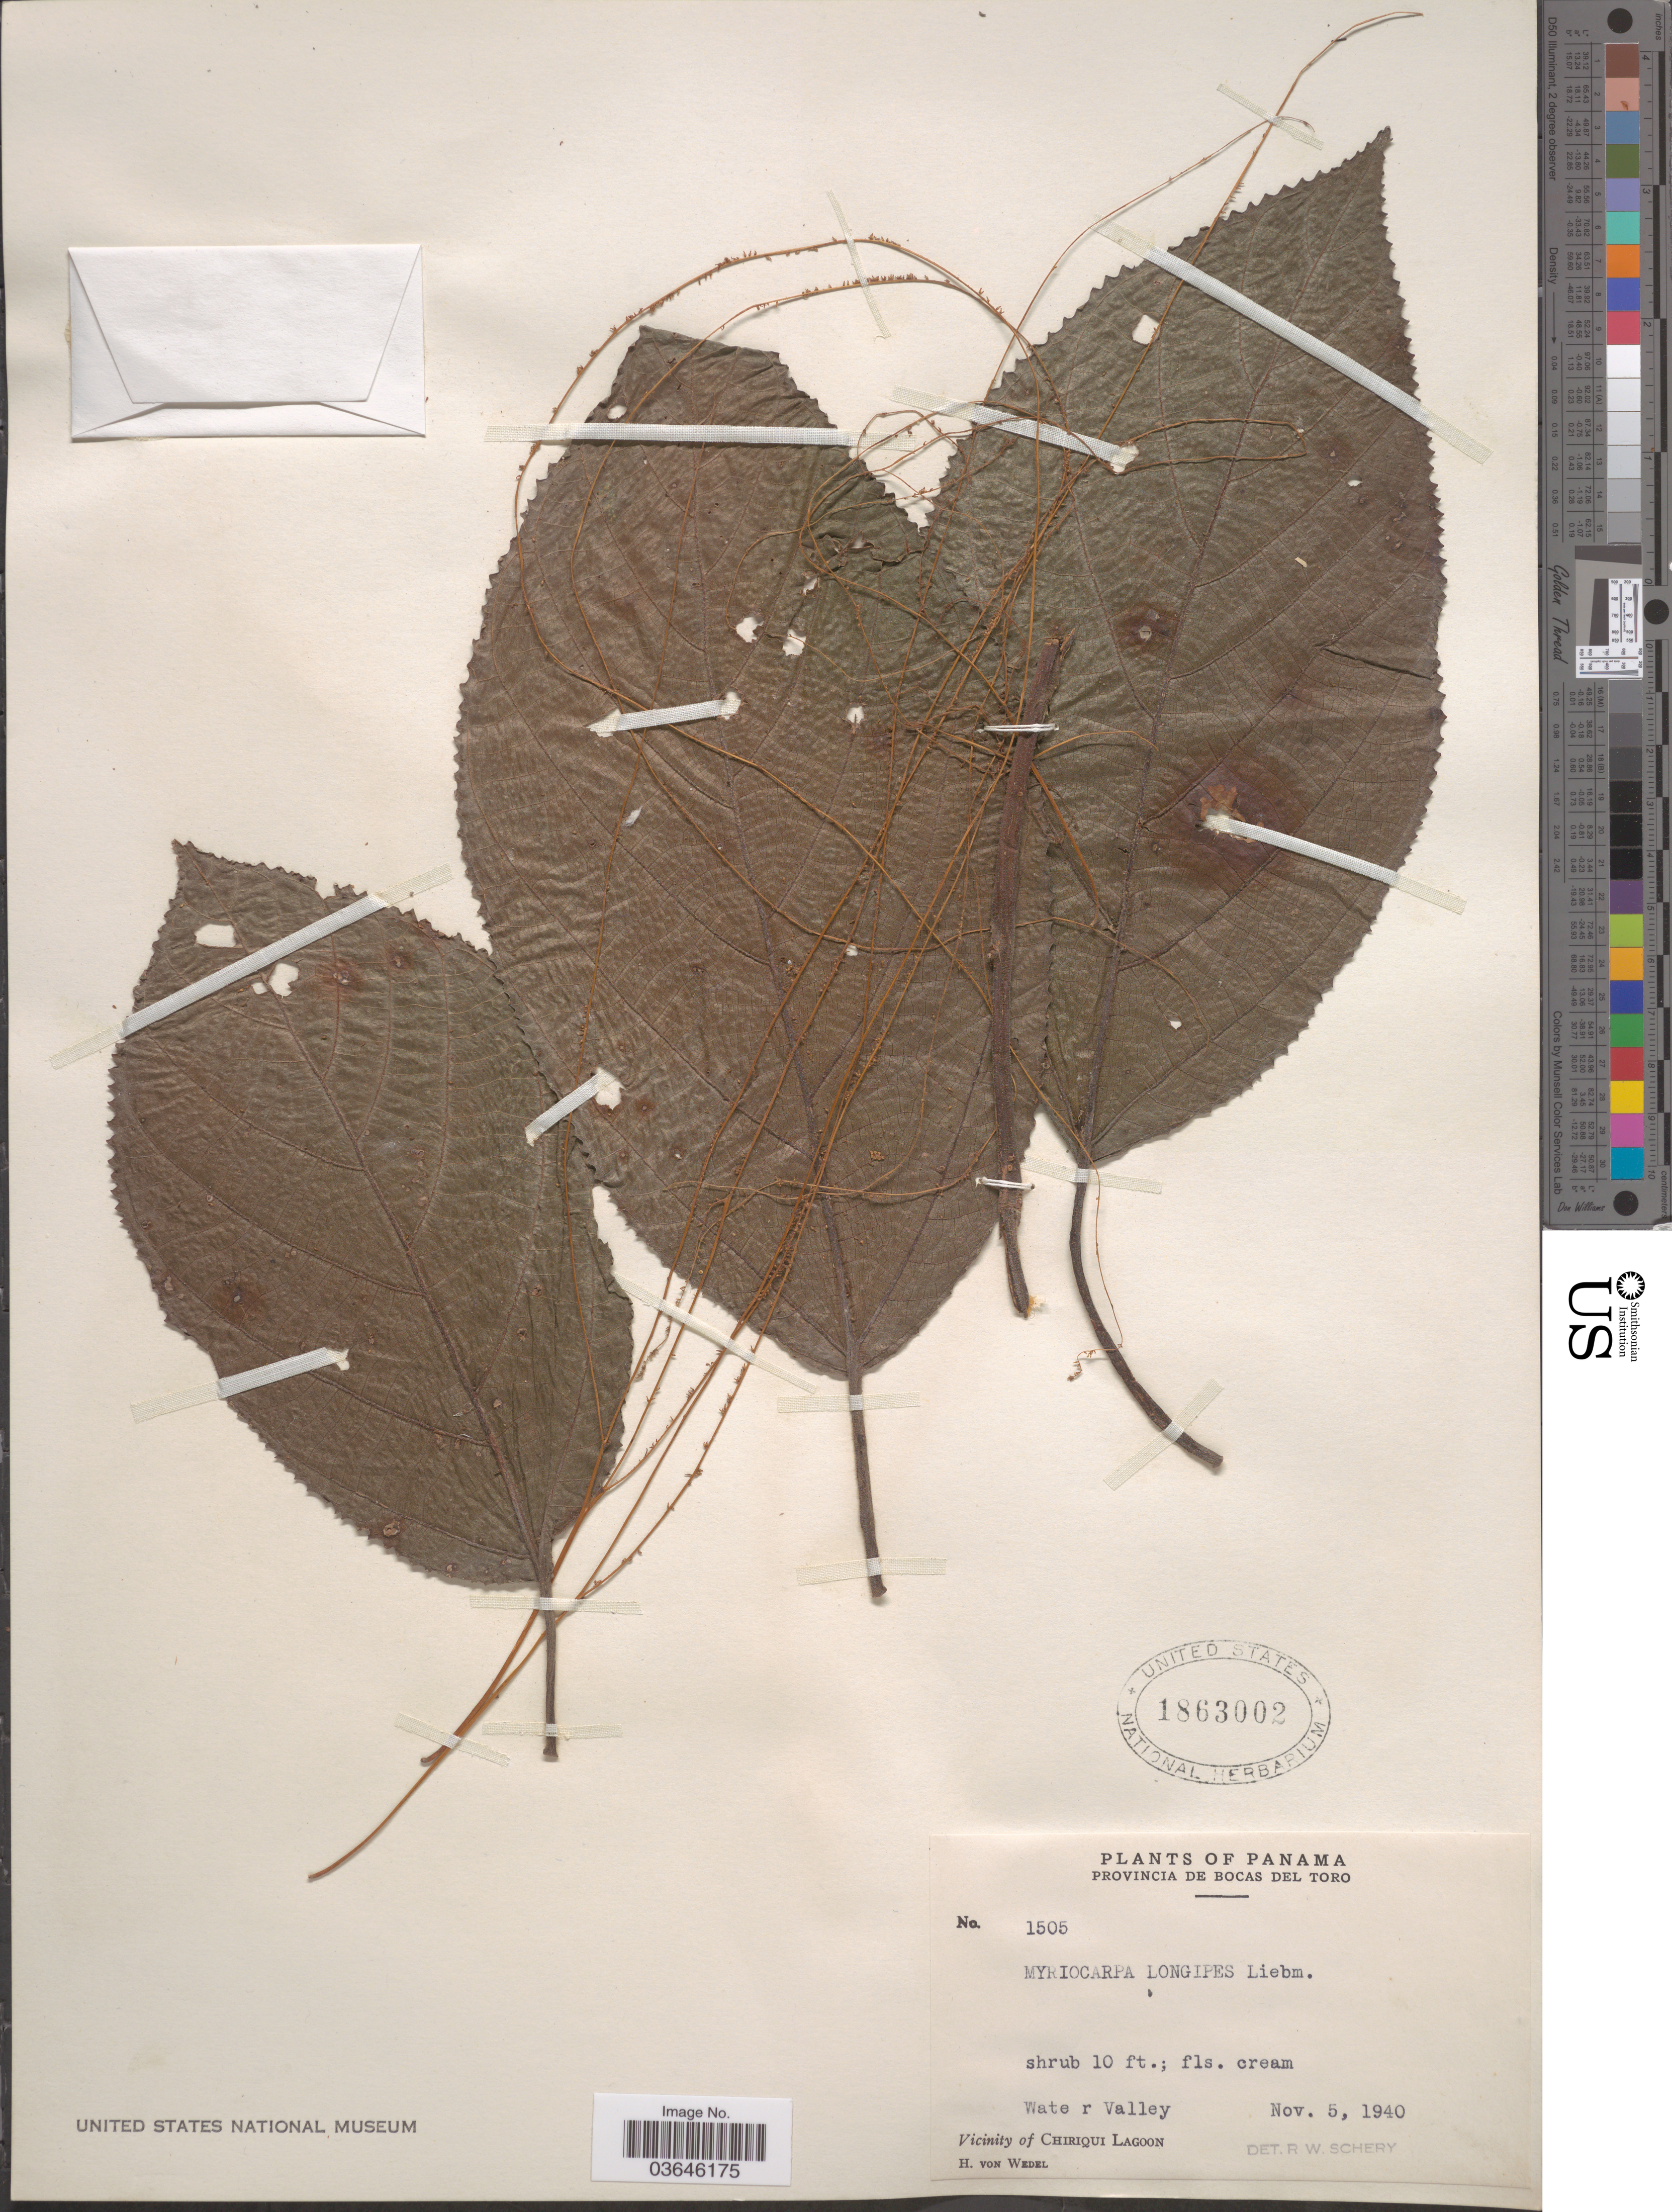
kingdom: Plantae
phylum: Tracheophyta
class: Magnoliopsida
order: Rosales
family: Urticaceae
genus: Myriocarpa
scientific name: Myriocarpa yzabalensis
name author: (Donn. Sm.) Killip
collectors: H. von Wedel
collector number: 1505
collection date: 1940-11-05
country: Panama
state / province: Bocas del Toro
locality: Water Valley. Vicinity of Chiriqui Lagoon.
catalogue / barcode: US 1863002